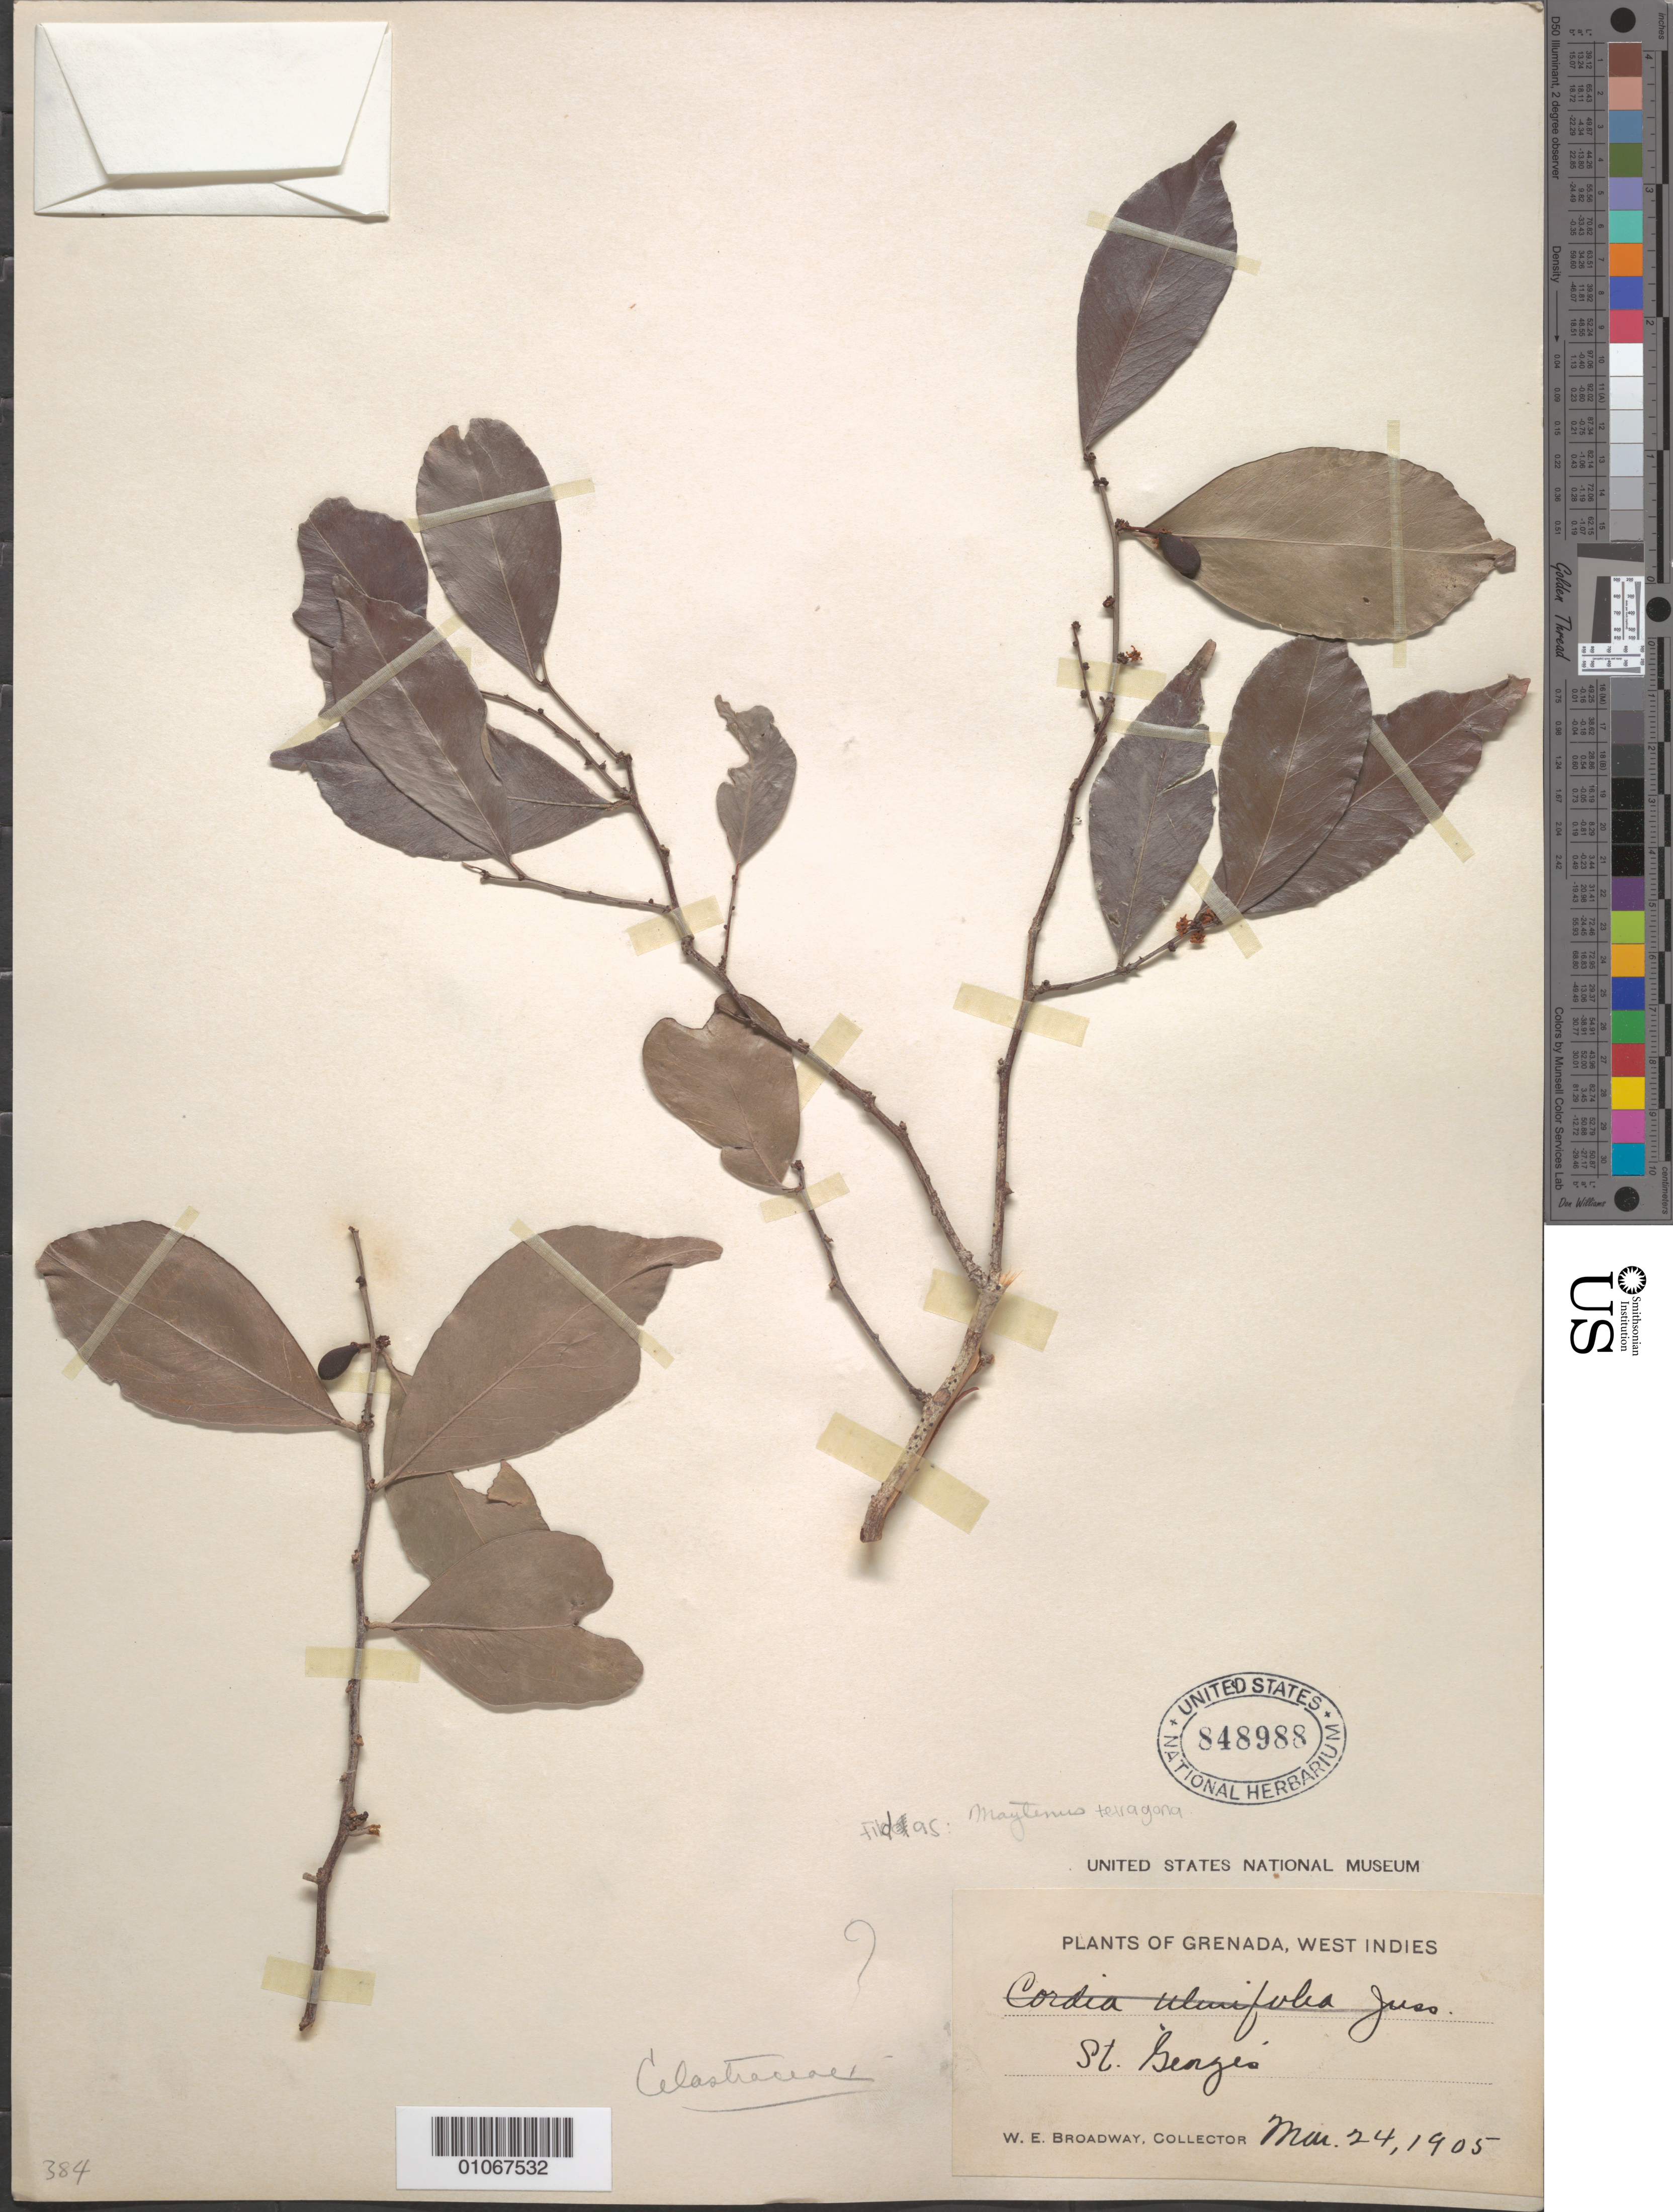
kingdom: Plantae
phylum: Tracheophyta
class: Magnoliopsida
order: Celastrales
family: Celastraceae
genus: Maytenus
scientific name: Maytenus tetragona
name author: Griseb.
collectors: W. E. Broadway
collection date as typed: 24 May 1905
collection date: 1905-05-24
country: Grenada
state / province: Saint George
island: Grenada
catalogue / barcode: US 848988